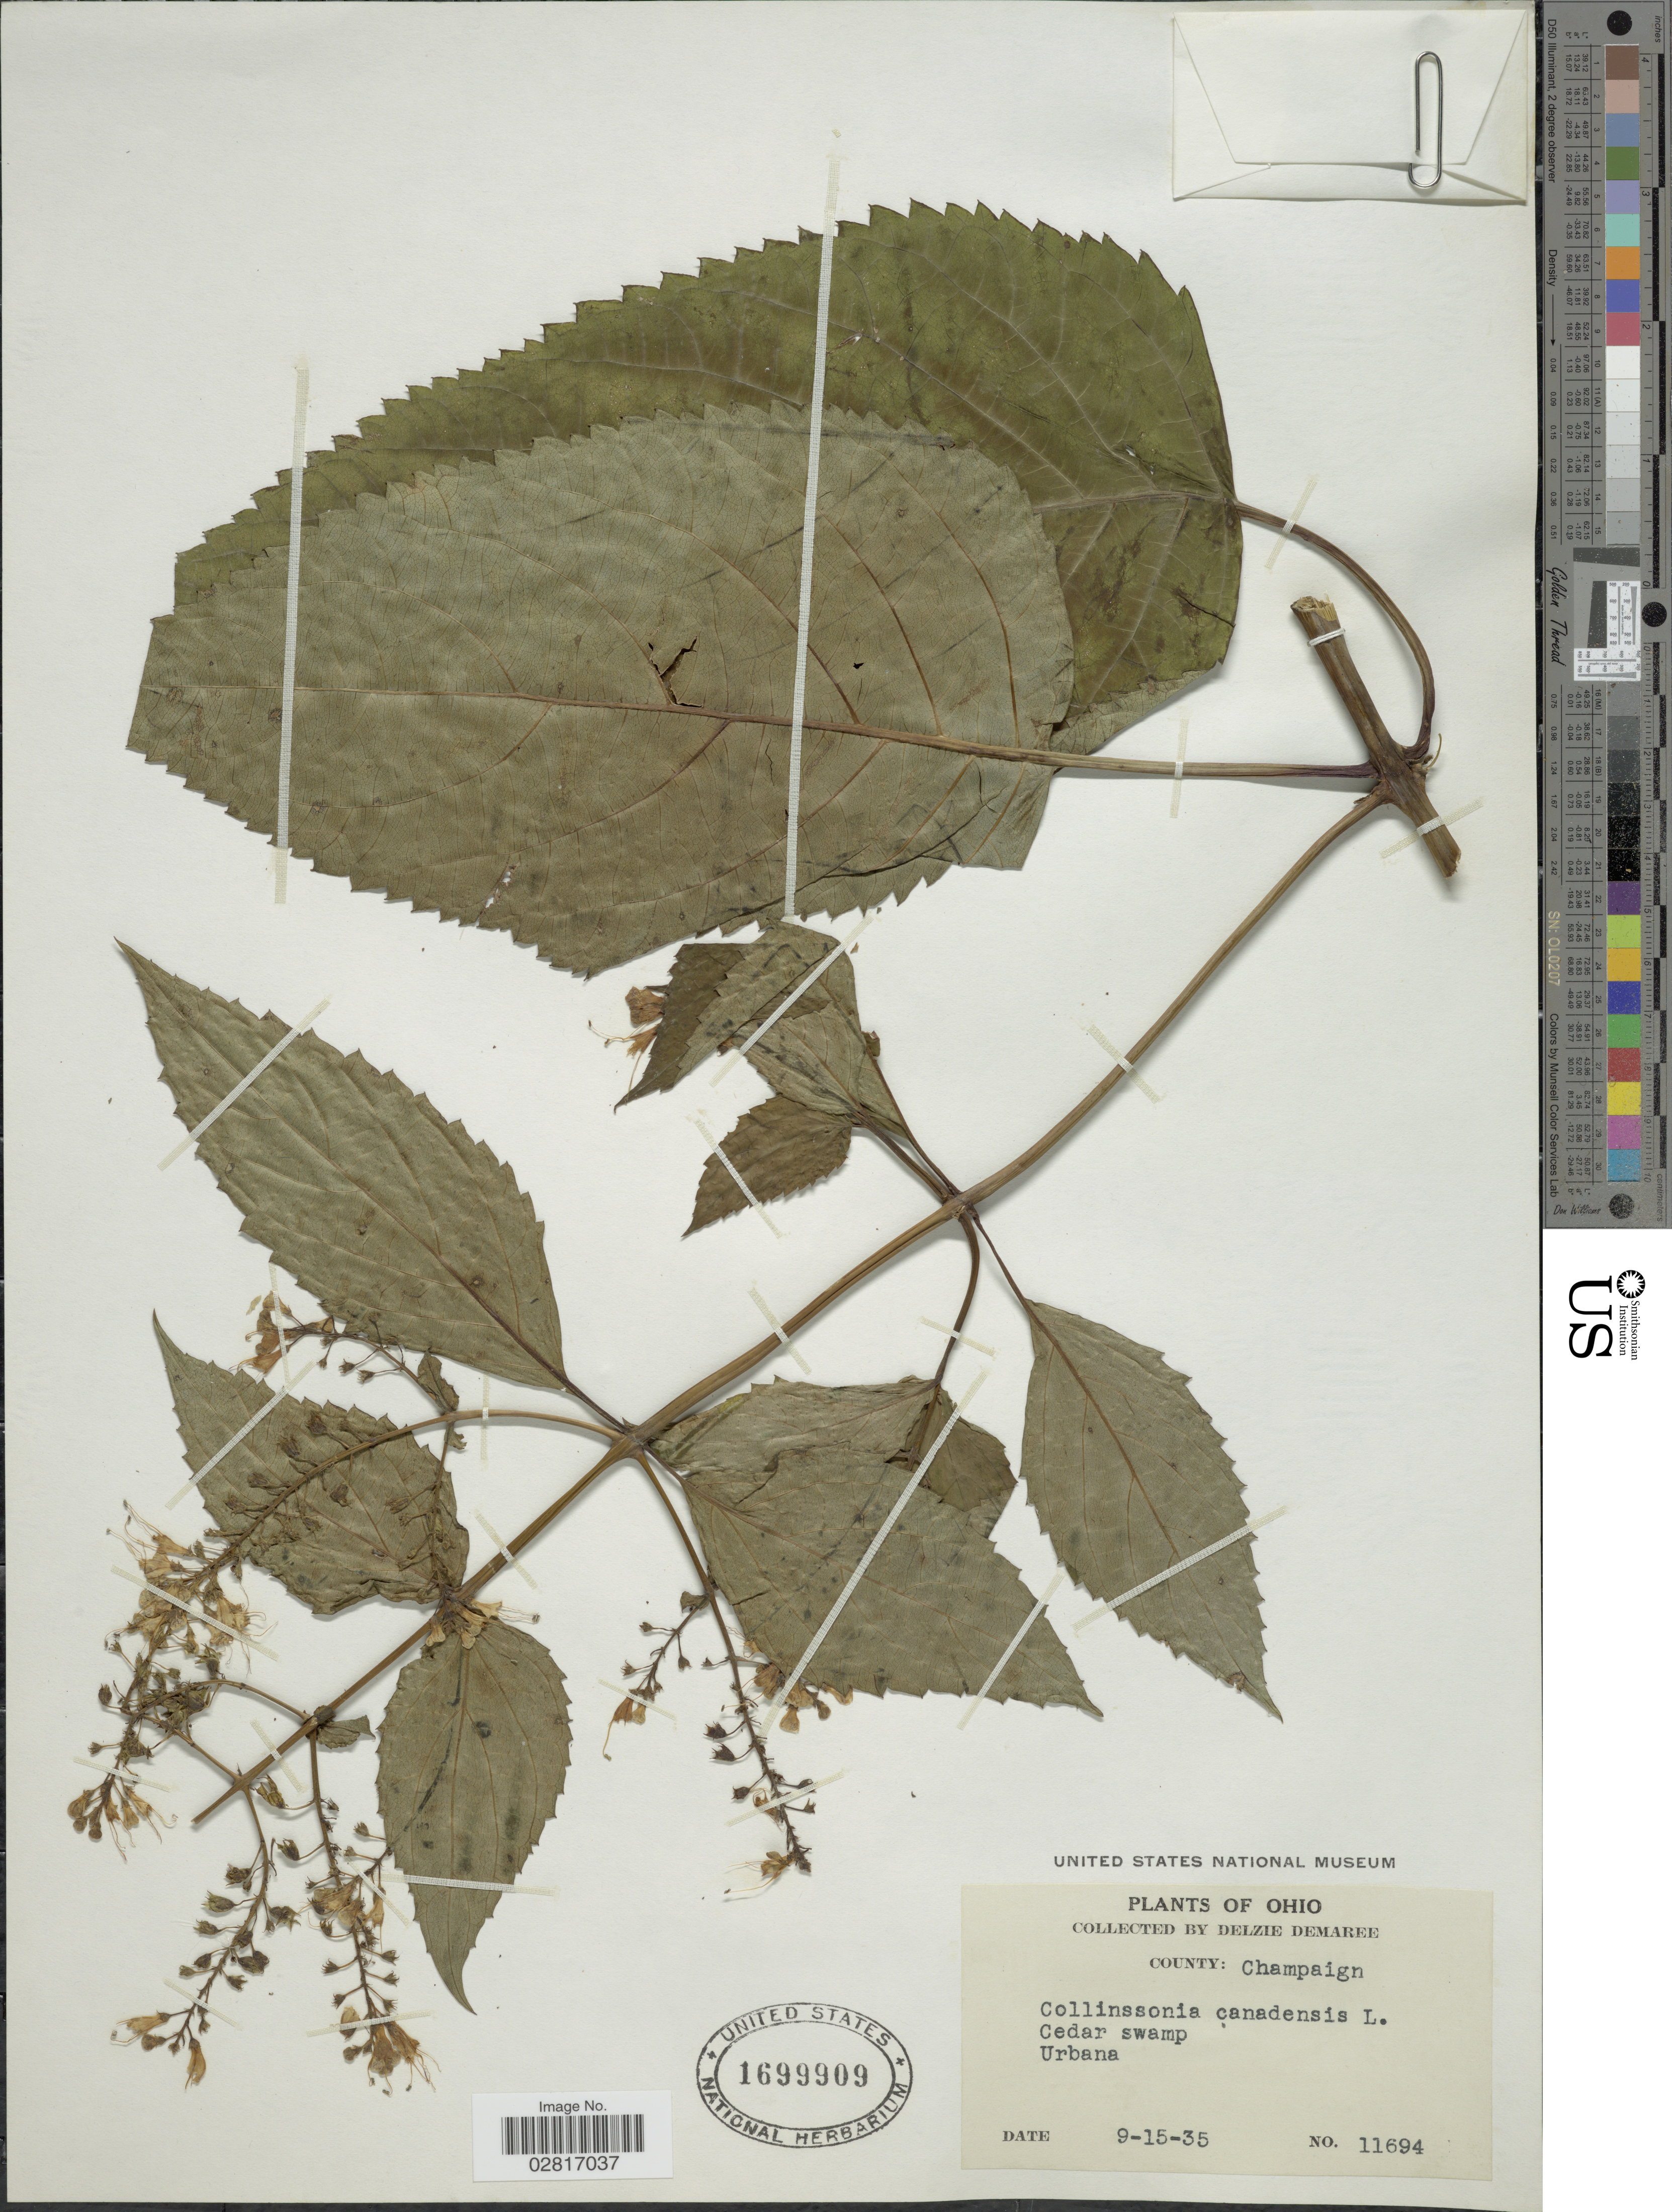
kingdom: Plantae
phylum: Tracheophyta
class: Magnoliopsida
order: Lamiales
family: Lamiaceae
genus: Collinsonia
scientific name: Collinsonia canadensis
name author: L.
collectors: D. Demaree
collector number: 11694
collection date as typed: Transcribed d/m/y: 15/9/35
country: United States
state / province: Ohio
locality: County: Champaign, Cedar swamp, Urbana.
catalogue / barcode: US 1699909